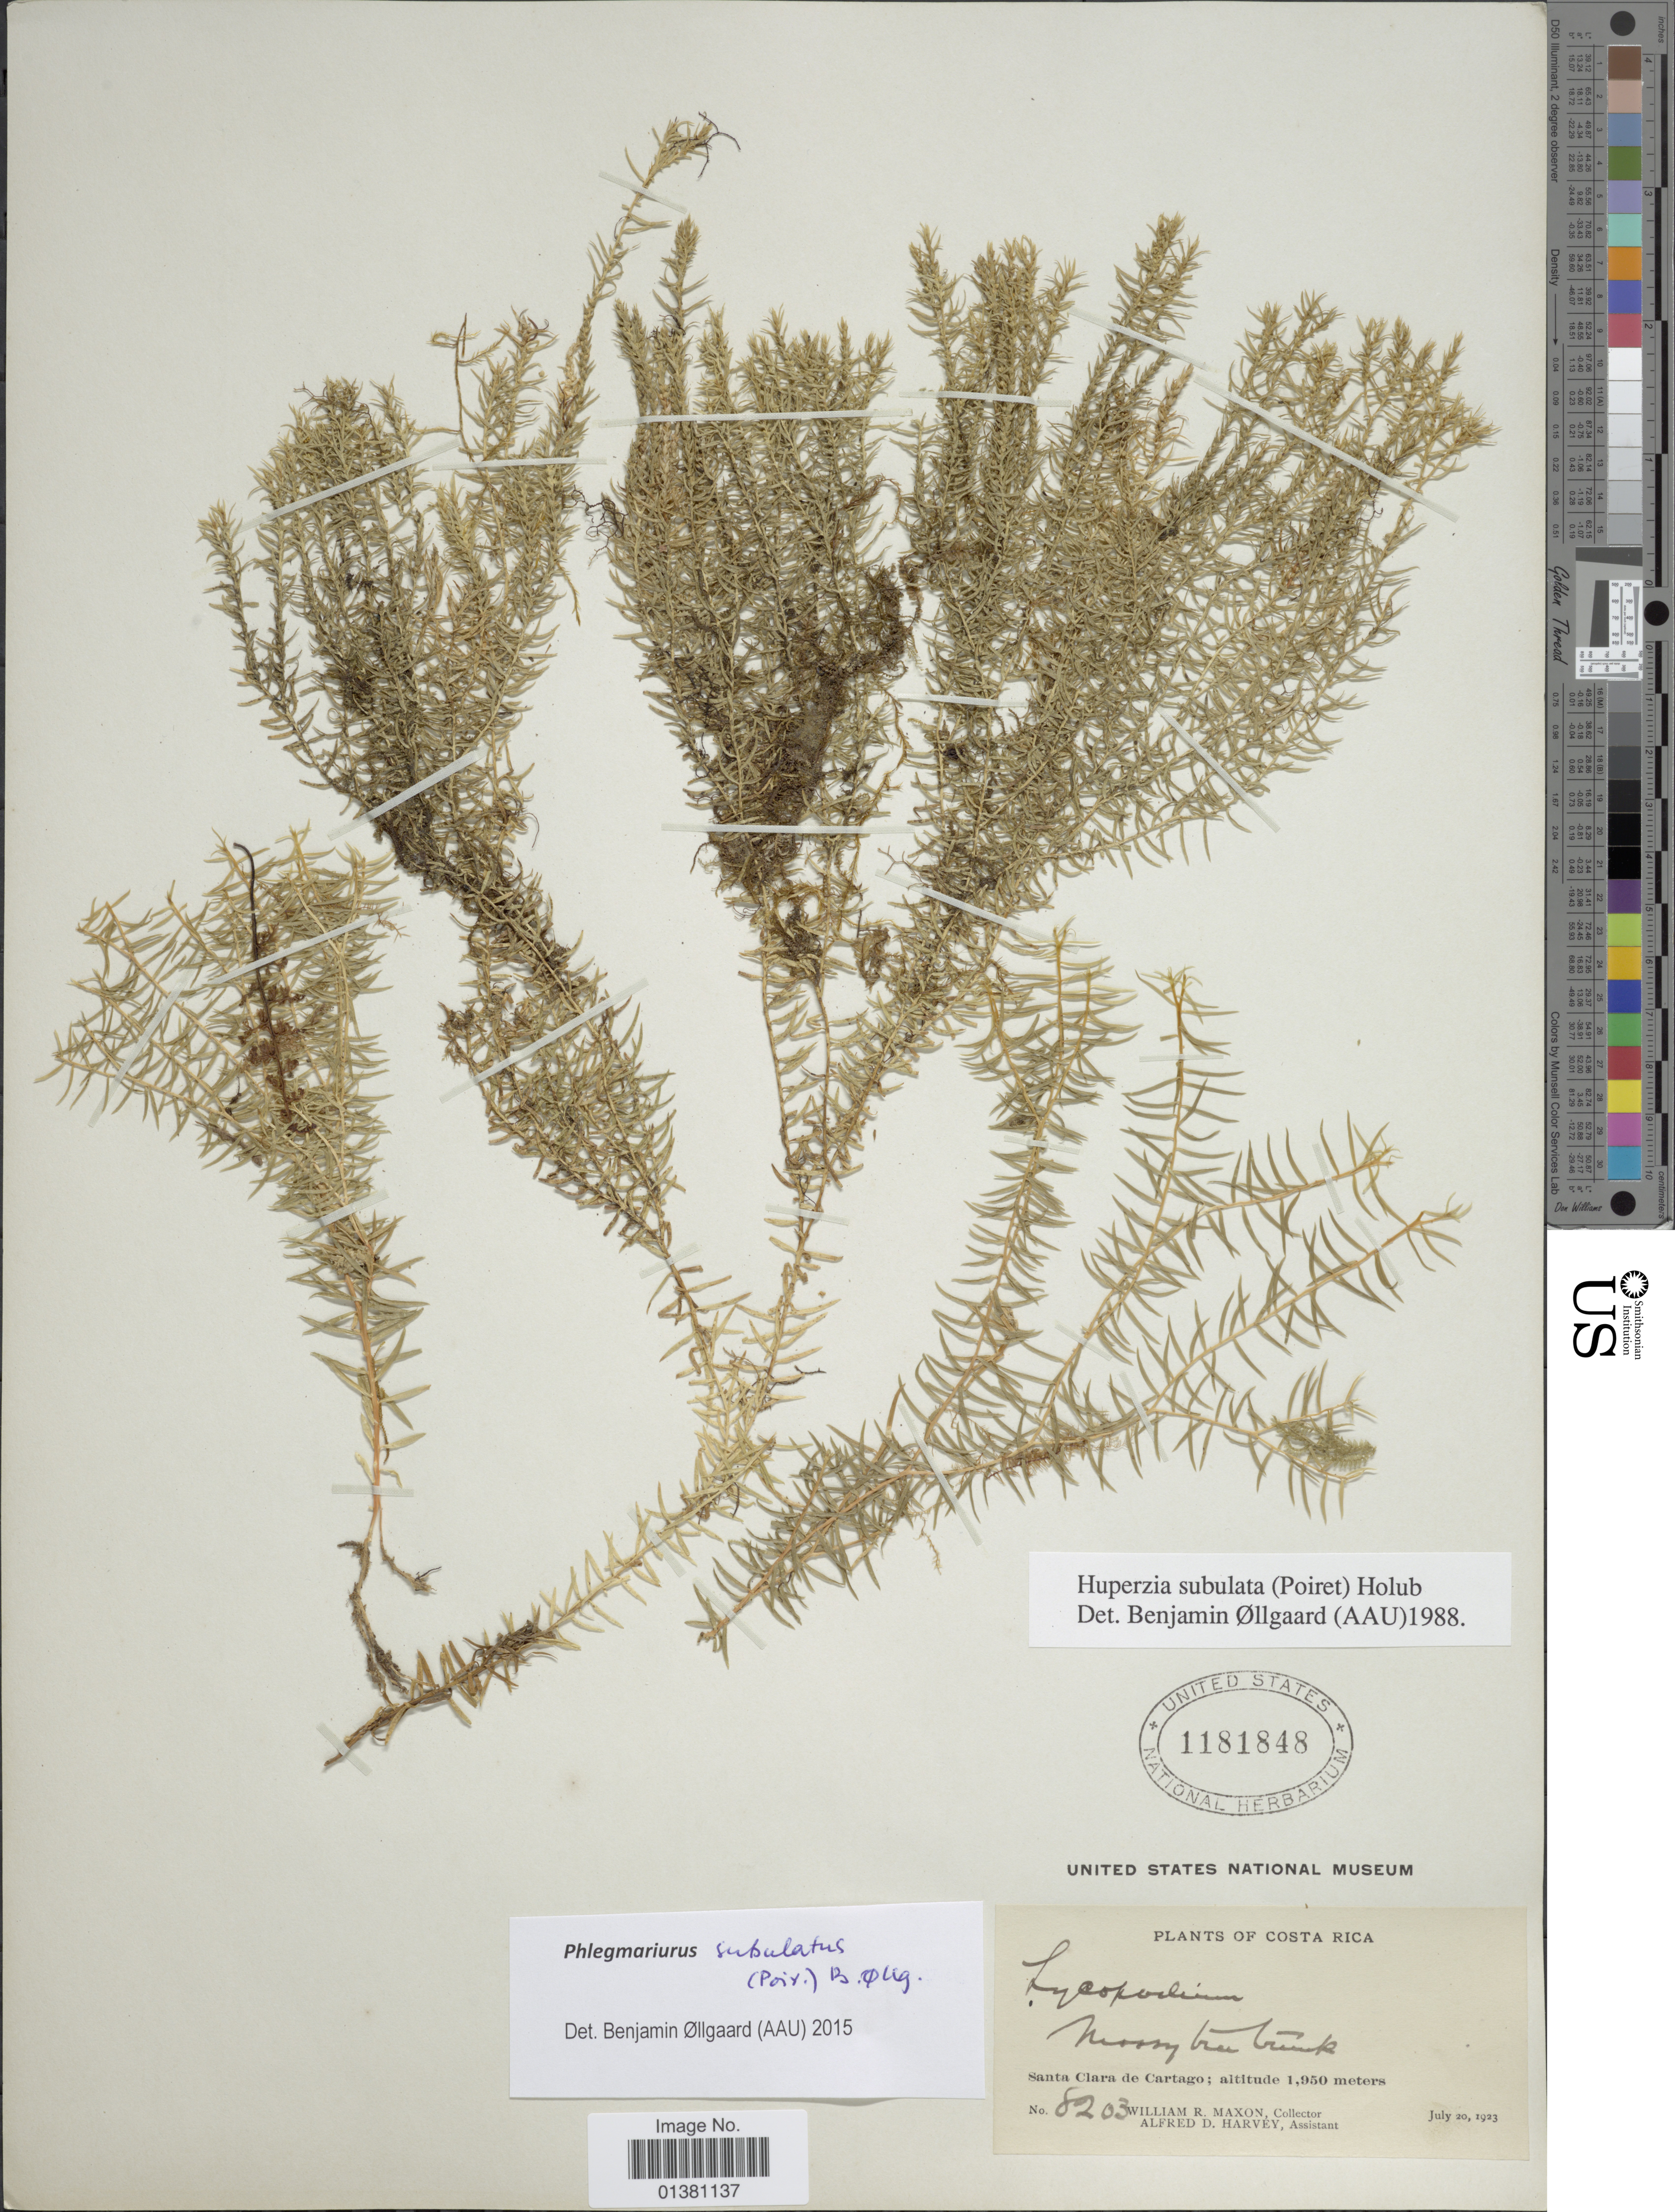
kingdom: Plantae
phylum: Tracheophyta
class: Lycopodiopsida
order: Lycopodiales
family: Lycopodiaceae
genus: Phlegmariurus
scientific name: Phlegmariurus subulatus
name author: (Desv. ex Poir.) B. Øllg.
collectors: W. R. Maxon & A. D. Harvey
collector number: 8203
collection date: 1923-07-20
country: Costa Rica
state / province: Cartago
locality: Santa Clara de Cartago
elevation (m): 1950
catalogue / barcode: US 1181848